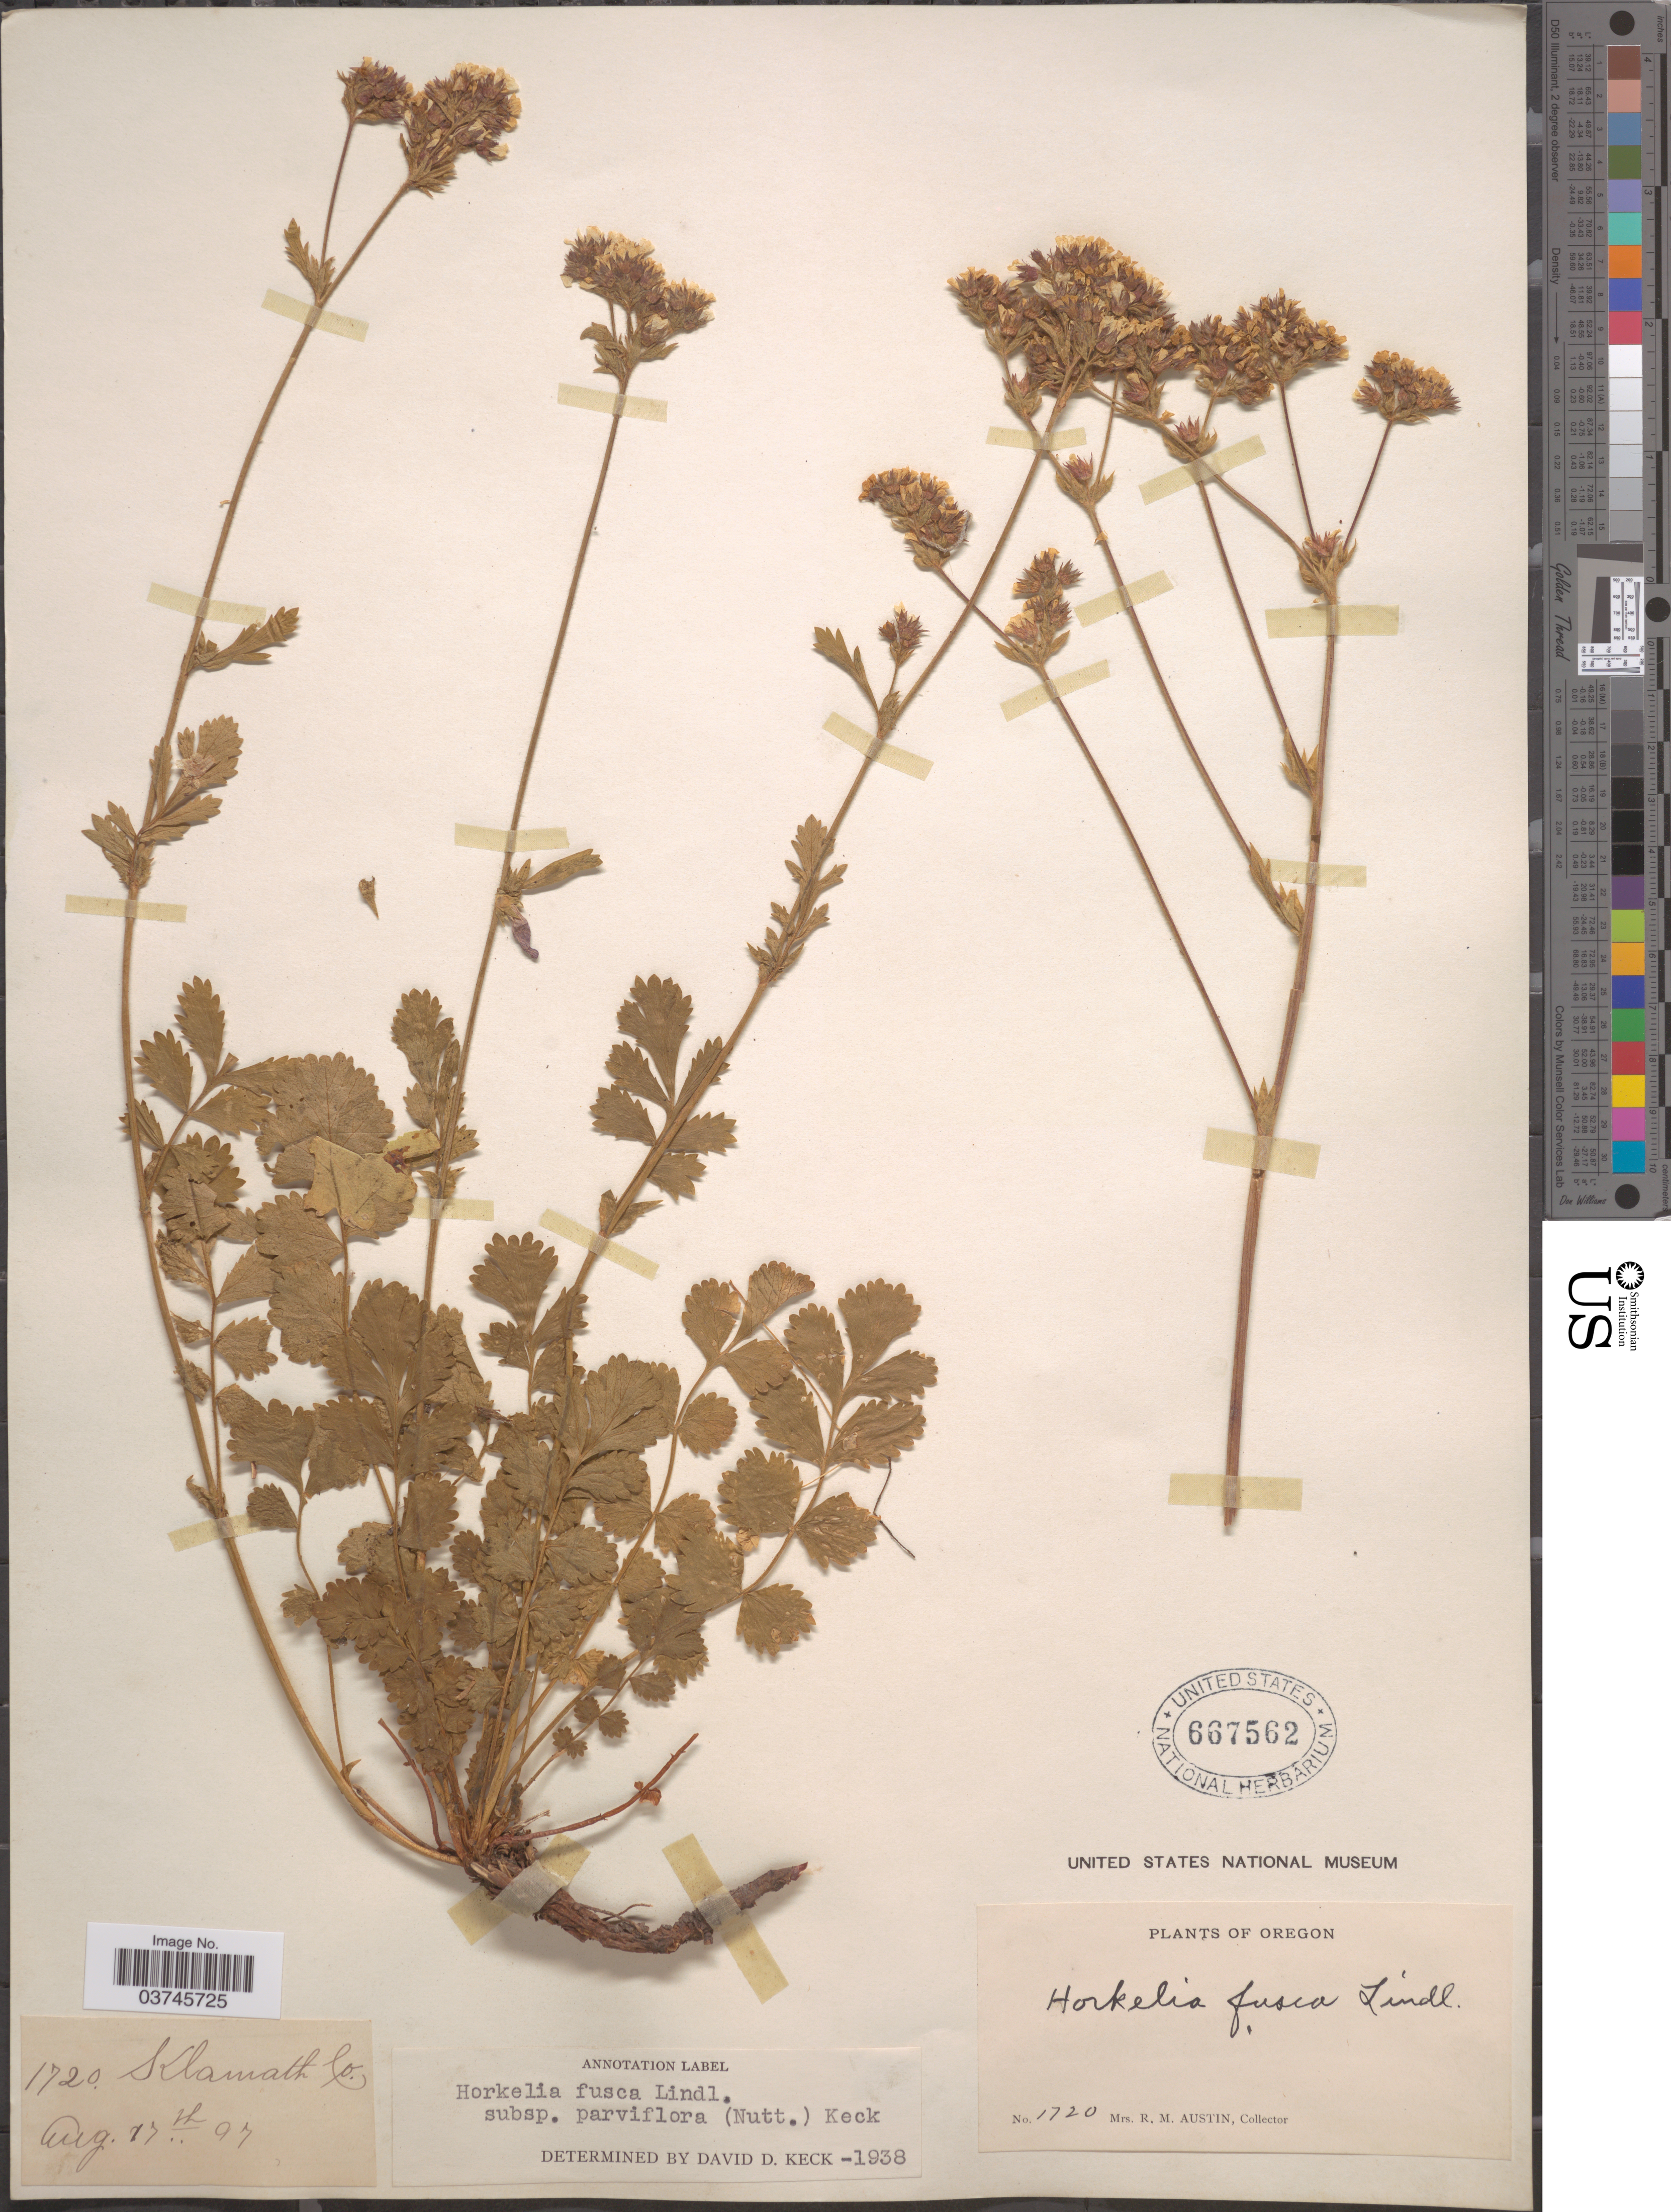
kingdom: Plantae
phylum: Tracheophyta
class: Magnoliopsida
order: Rosales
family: Rosaceae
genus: Potentilla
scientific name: Potentilla douglasii var. parviflora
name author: (Nutt. ex Hook. & Arn.) J.T. Howell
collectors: R. Austin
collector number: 1720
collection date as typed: Transcribed d/m/y: 17/8/97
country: United States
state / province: Oregon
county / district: Klamath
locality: Klamath Co.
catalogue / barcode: US 667562